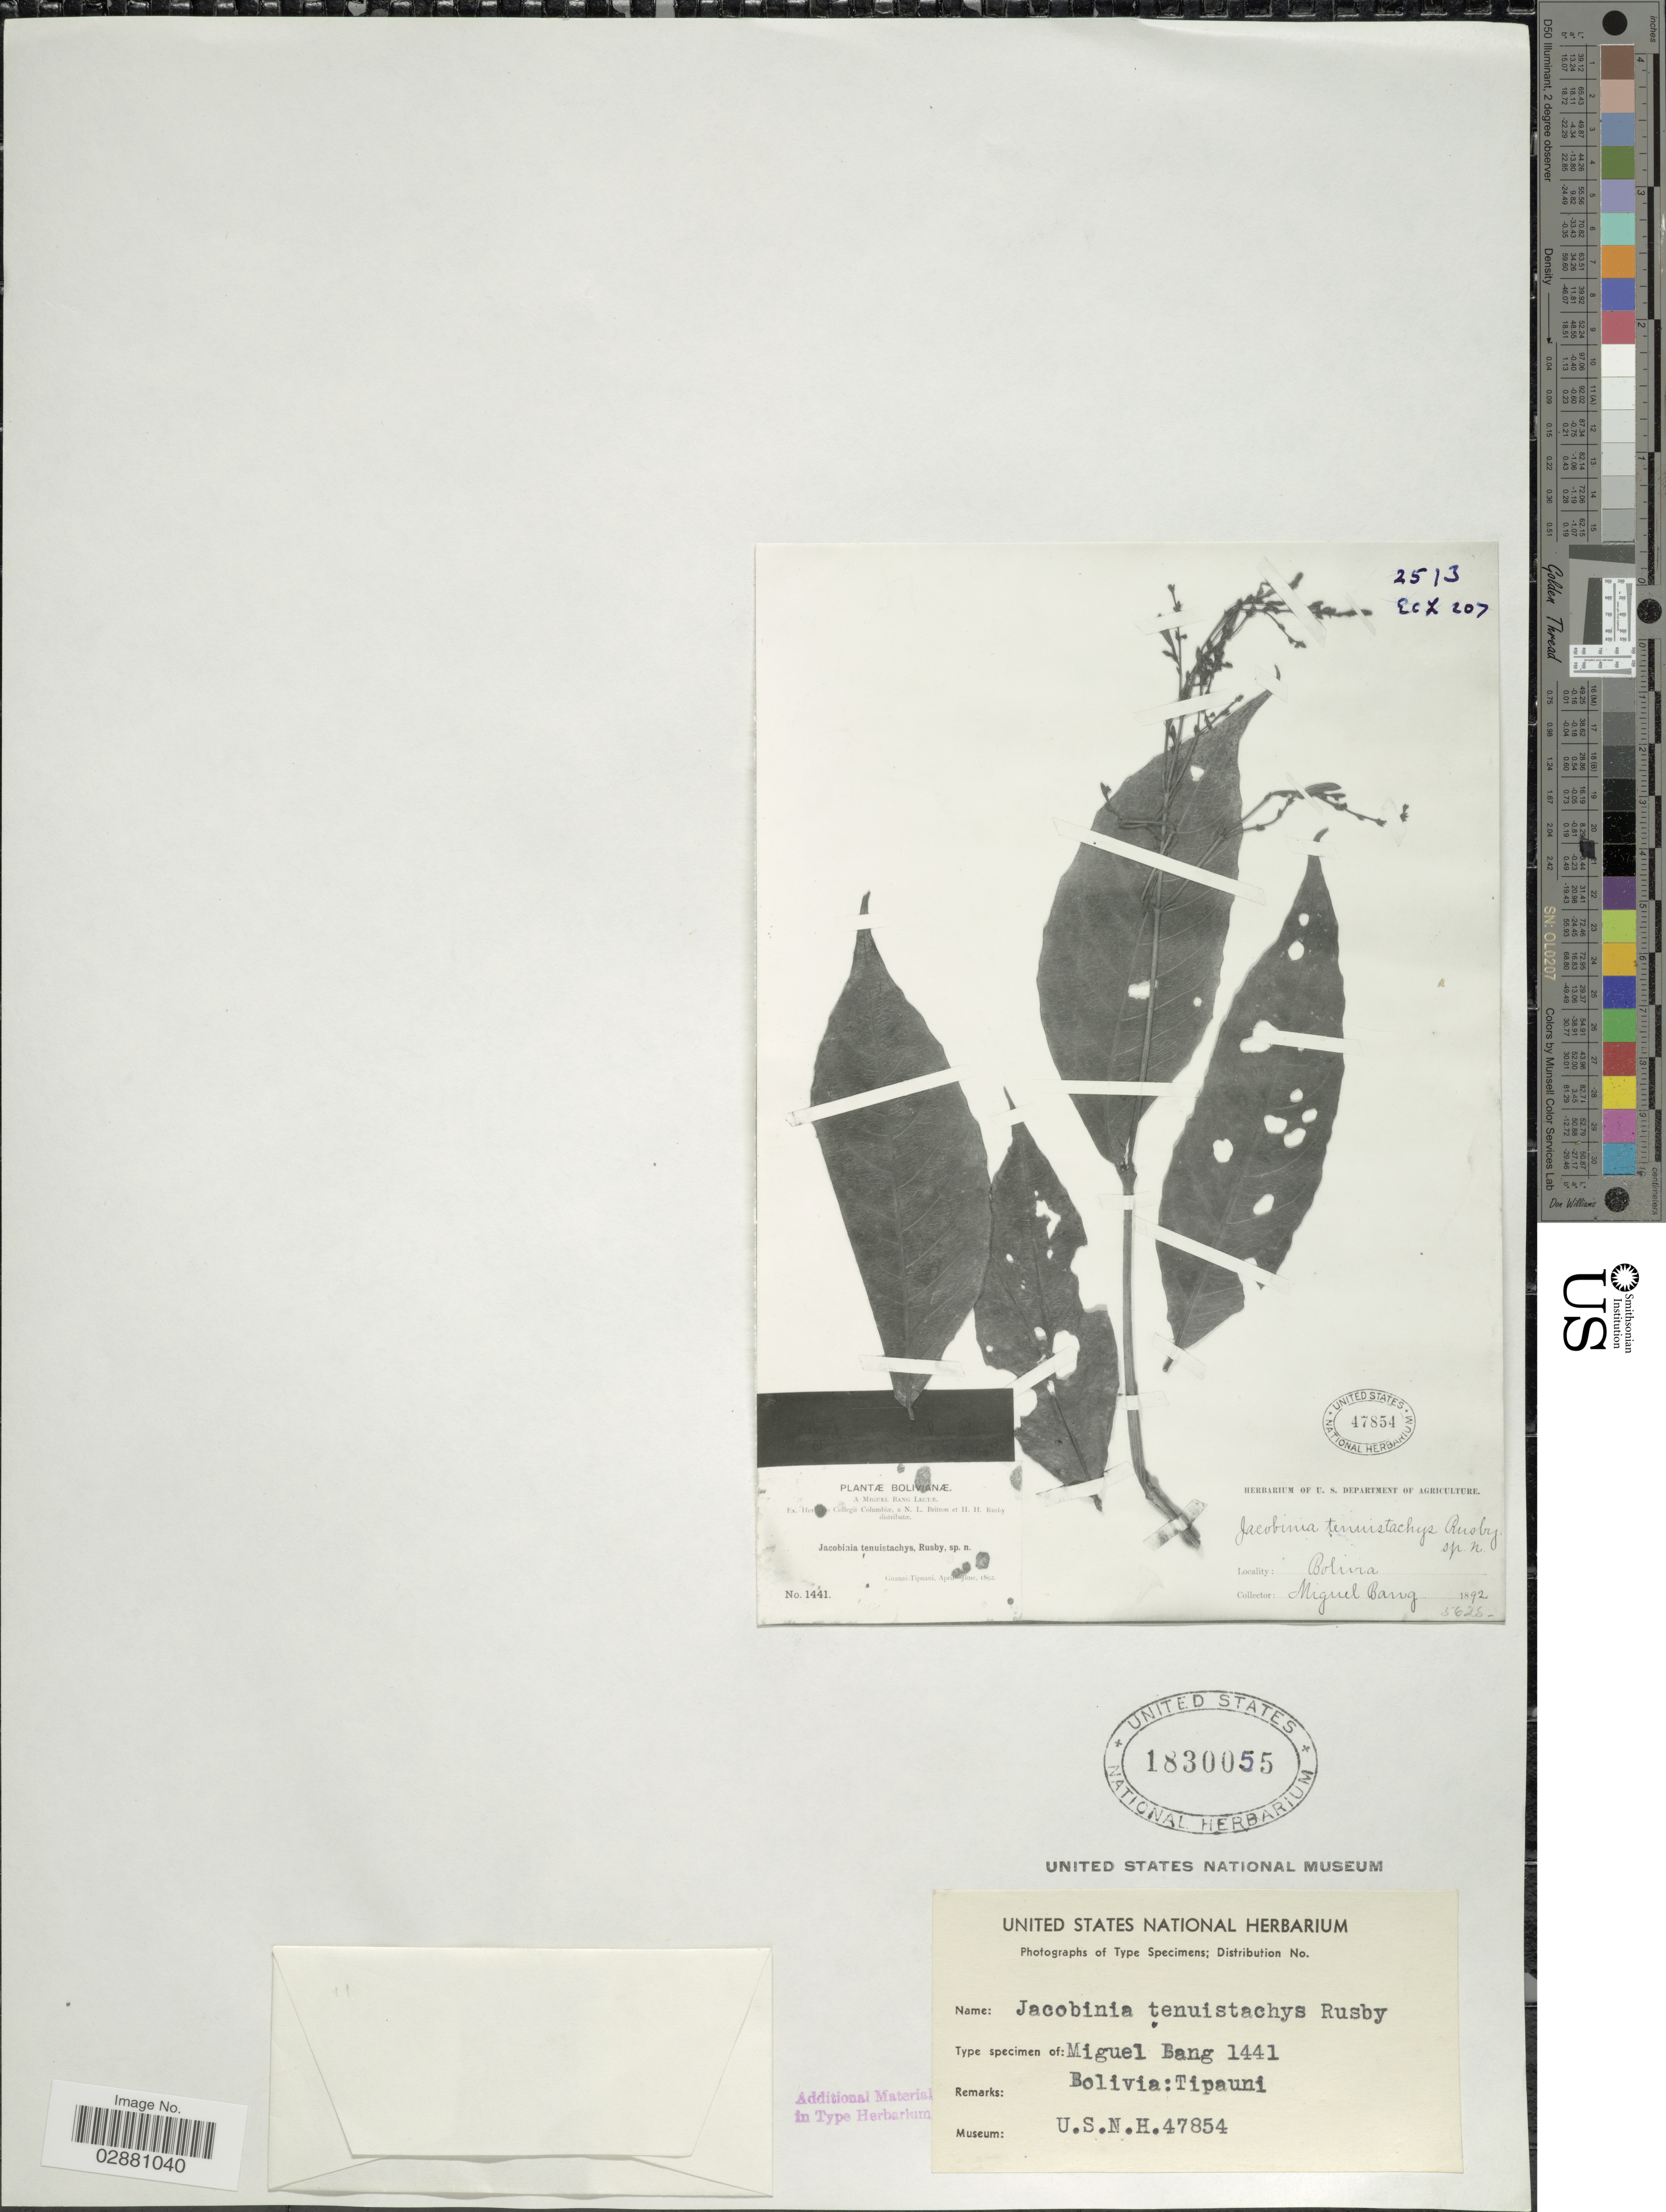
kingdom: Plantae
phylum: Tracheophyta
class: Magnoliopsida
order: Lamiales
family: Acanthaceae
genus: Justicia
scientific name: Justicia tenuistachys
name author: (Rusby) Wassh. & J.R.I. Wood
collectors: M. Bang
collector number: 5628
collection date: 1892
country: Bolivia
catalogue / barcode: US 47854-2